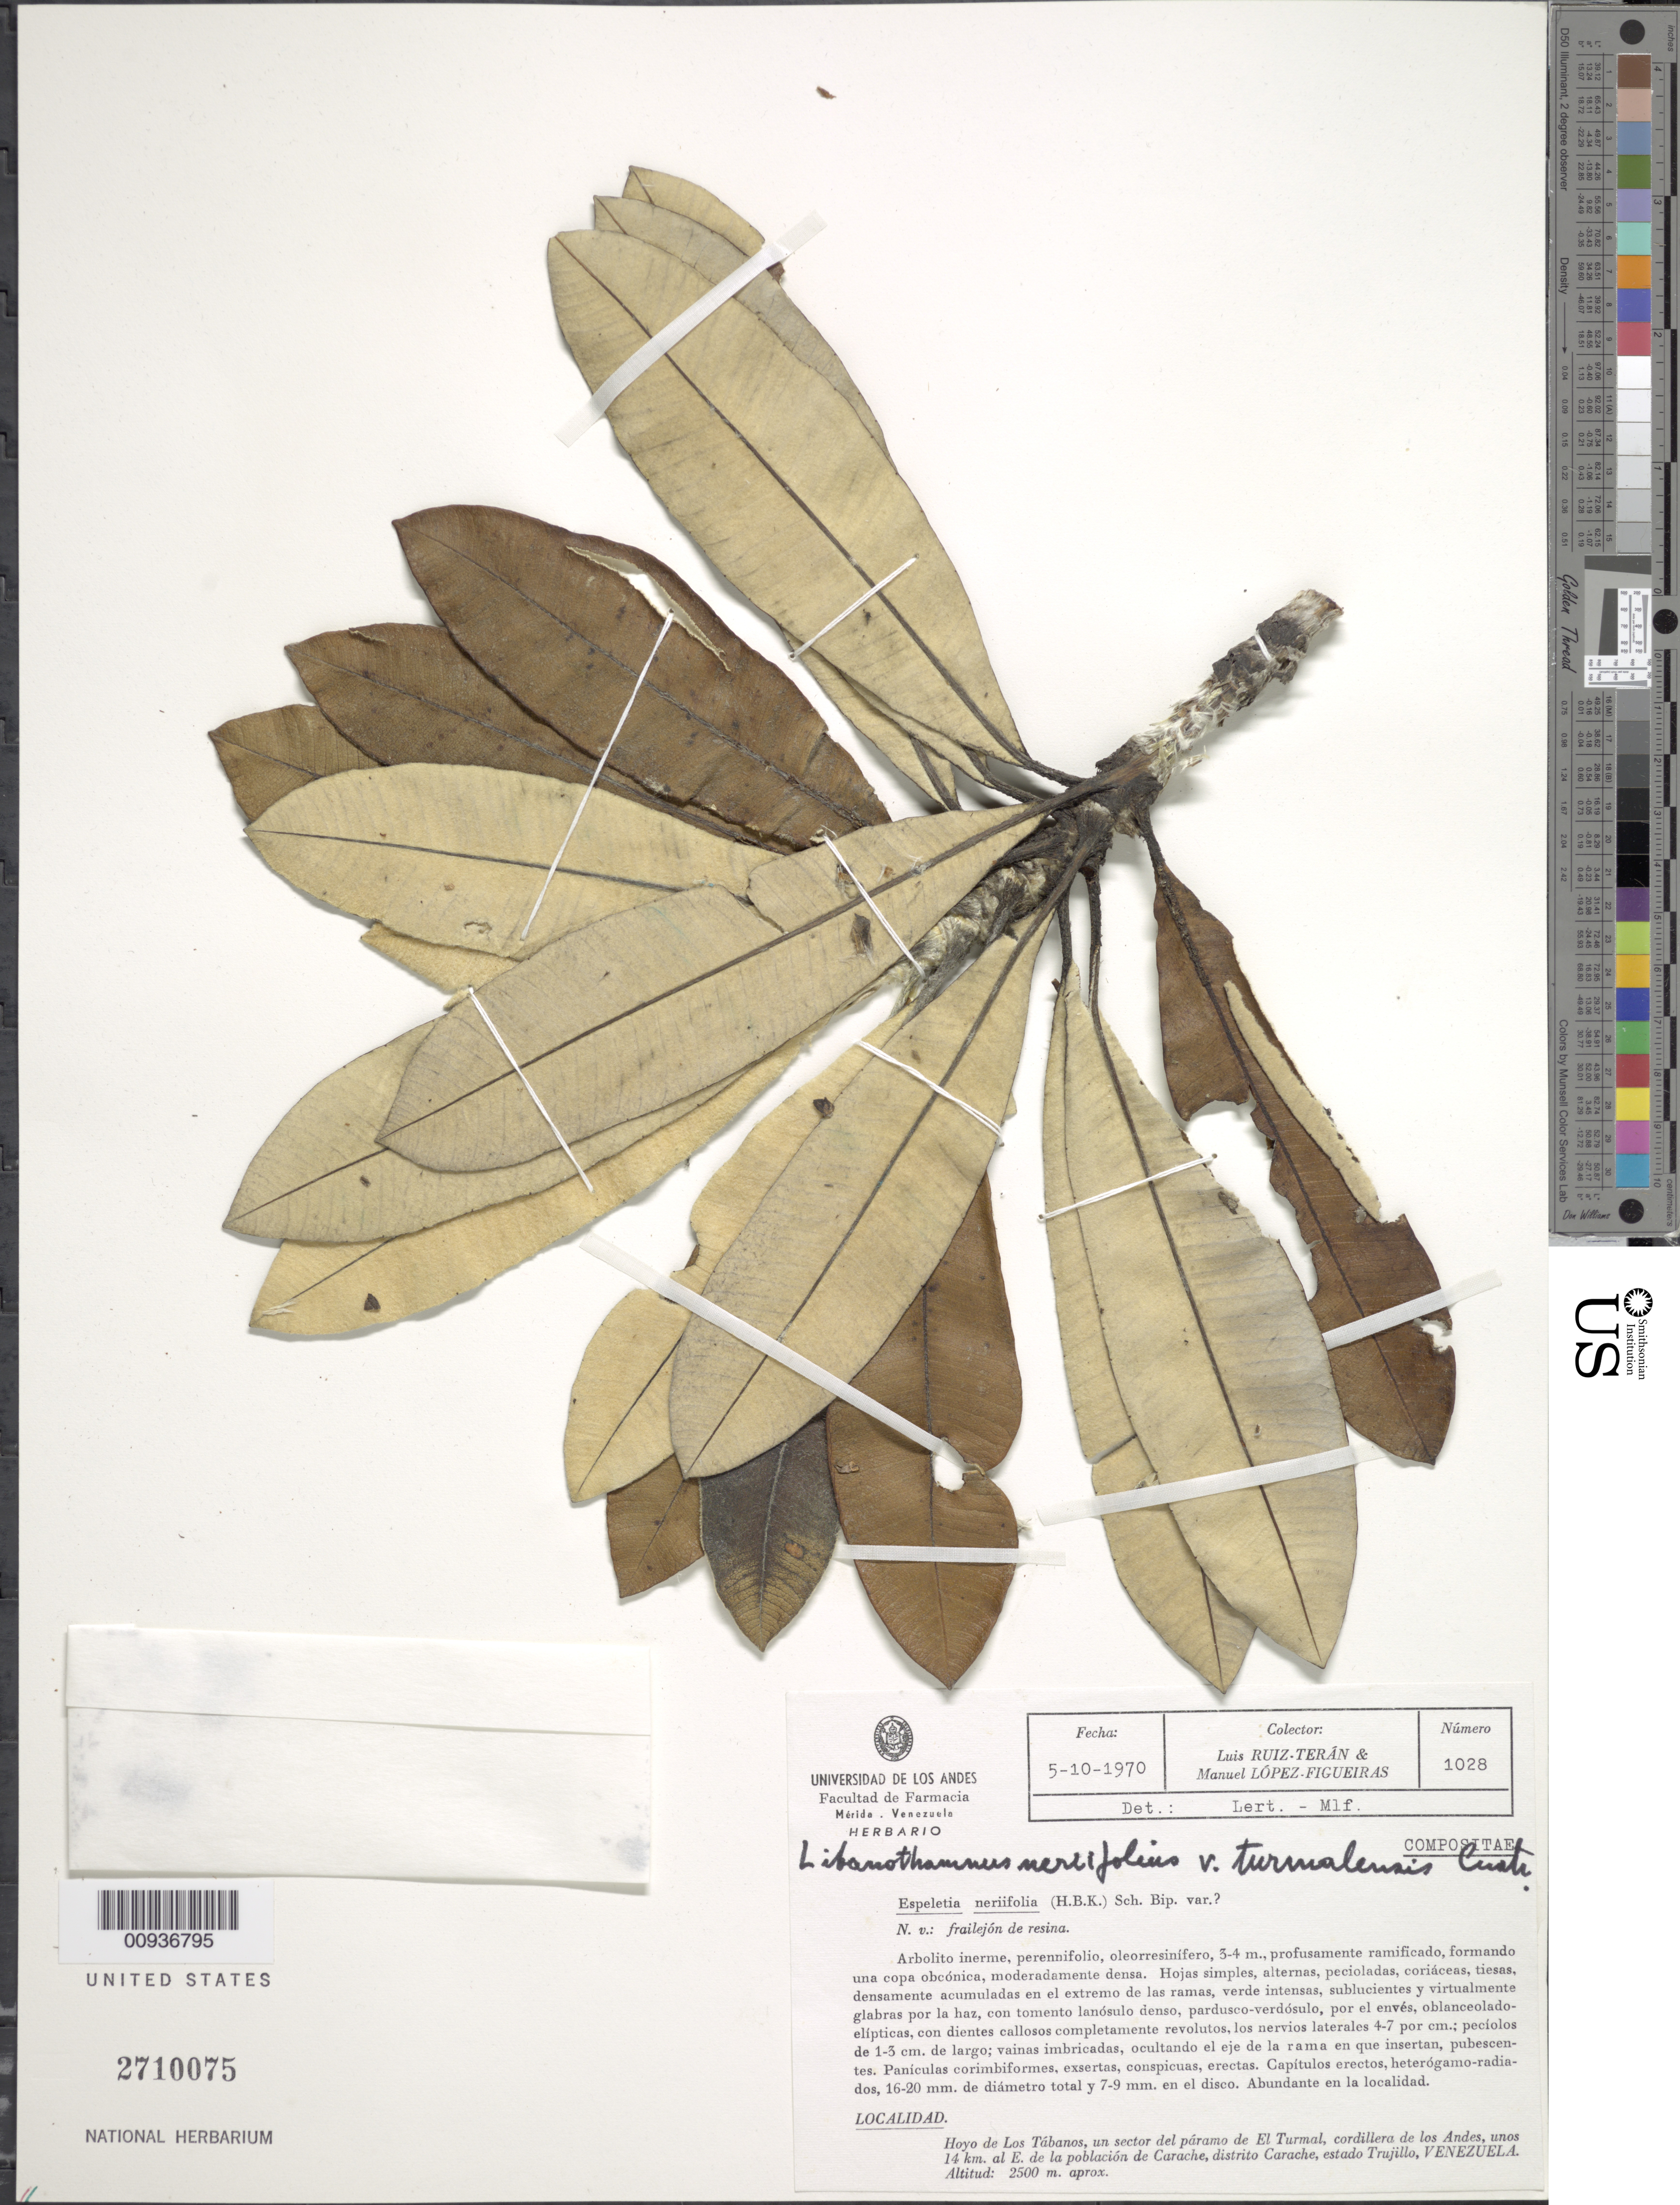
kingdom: Plantae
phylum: Tracheophyta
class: Magnoliopsida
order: Asterales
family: Asteraceae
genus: Libanothamnus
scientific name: Libanothamnus neriifolius var. turmalensis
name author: Cuatrec.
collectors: L. Teran & M. López Figueiras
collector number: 1028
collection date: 1970-10-05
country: Venezuela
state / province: Trujillo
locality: Hoyo de Los Tabanos, un sector del paramo de El Turmal, cordillera de los Andes, unos 14 km al E de la poblacion de Carache, Distrito Carache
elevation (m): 2500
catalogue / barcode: US 2710075